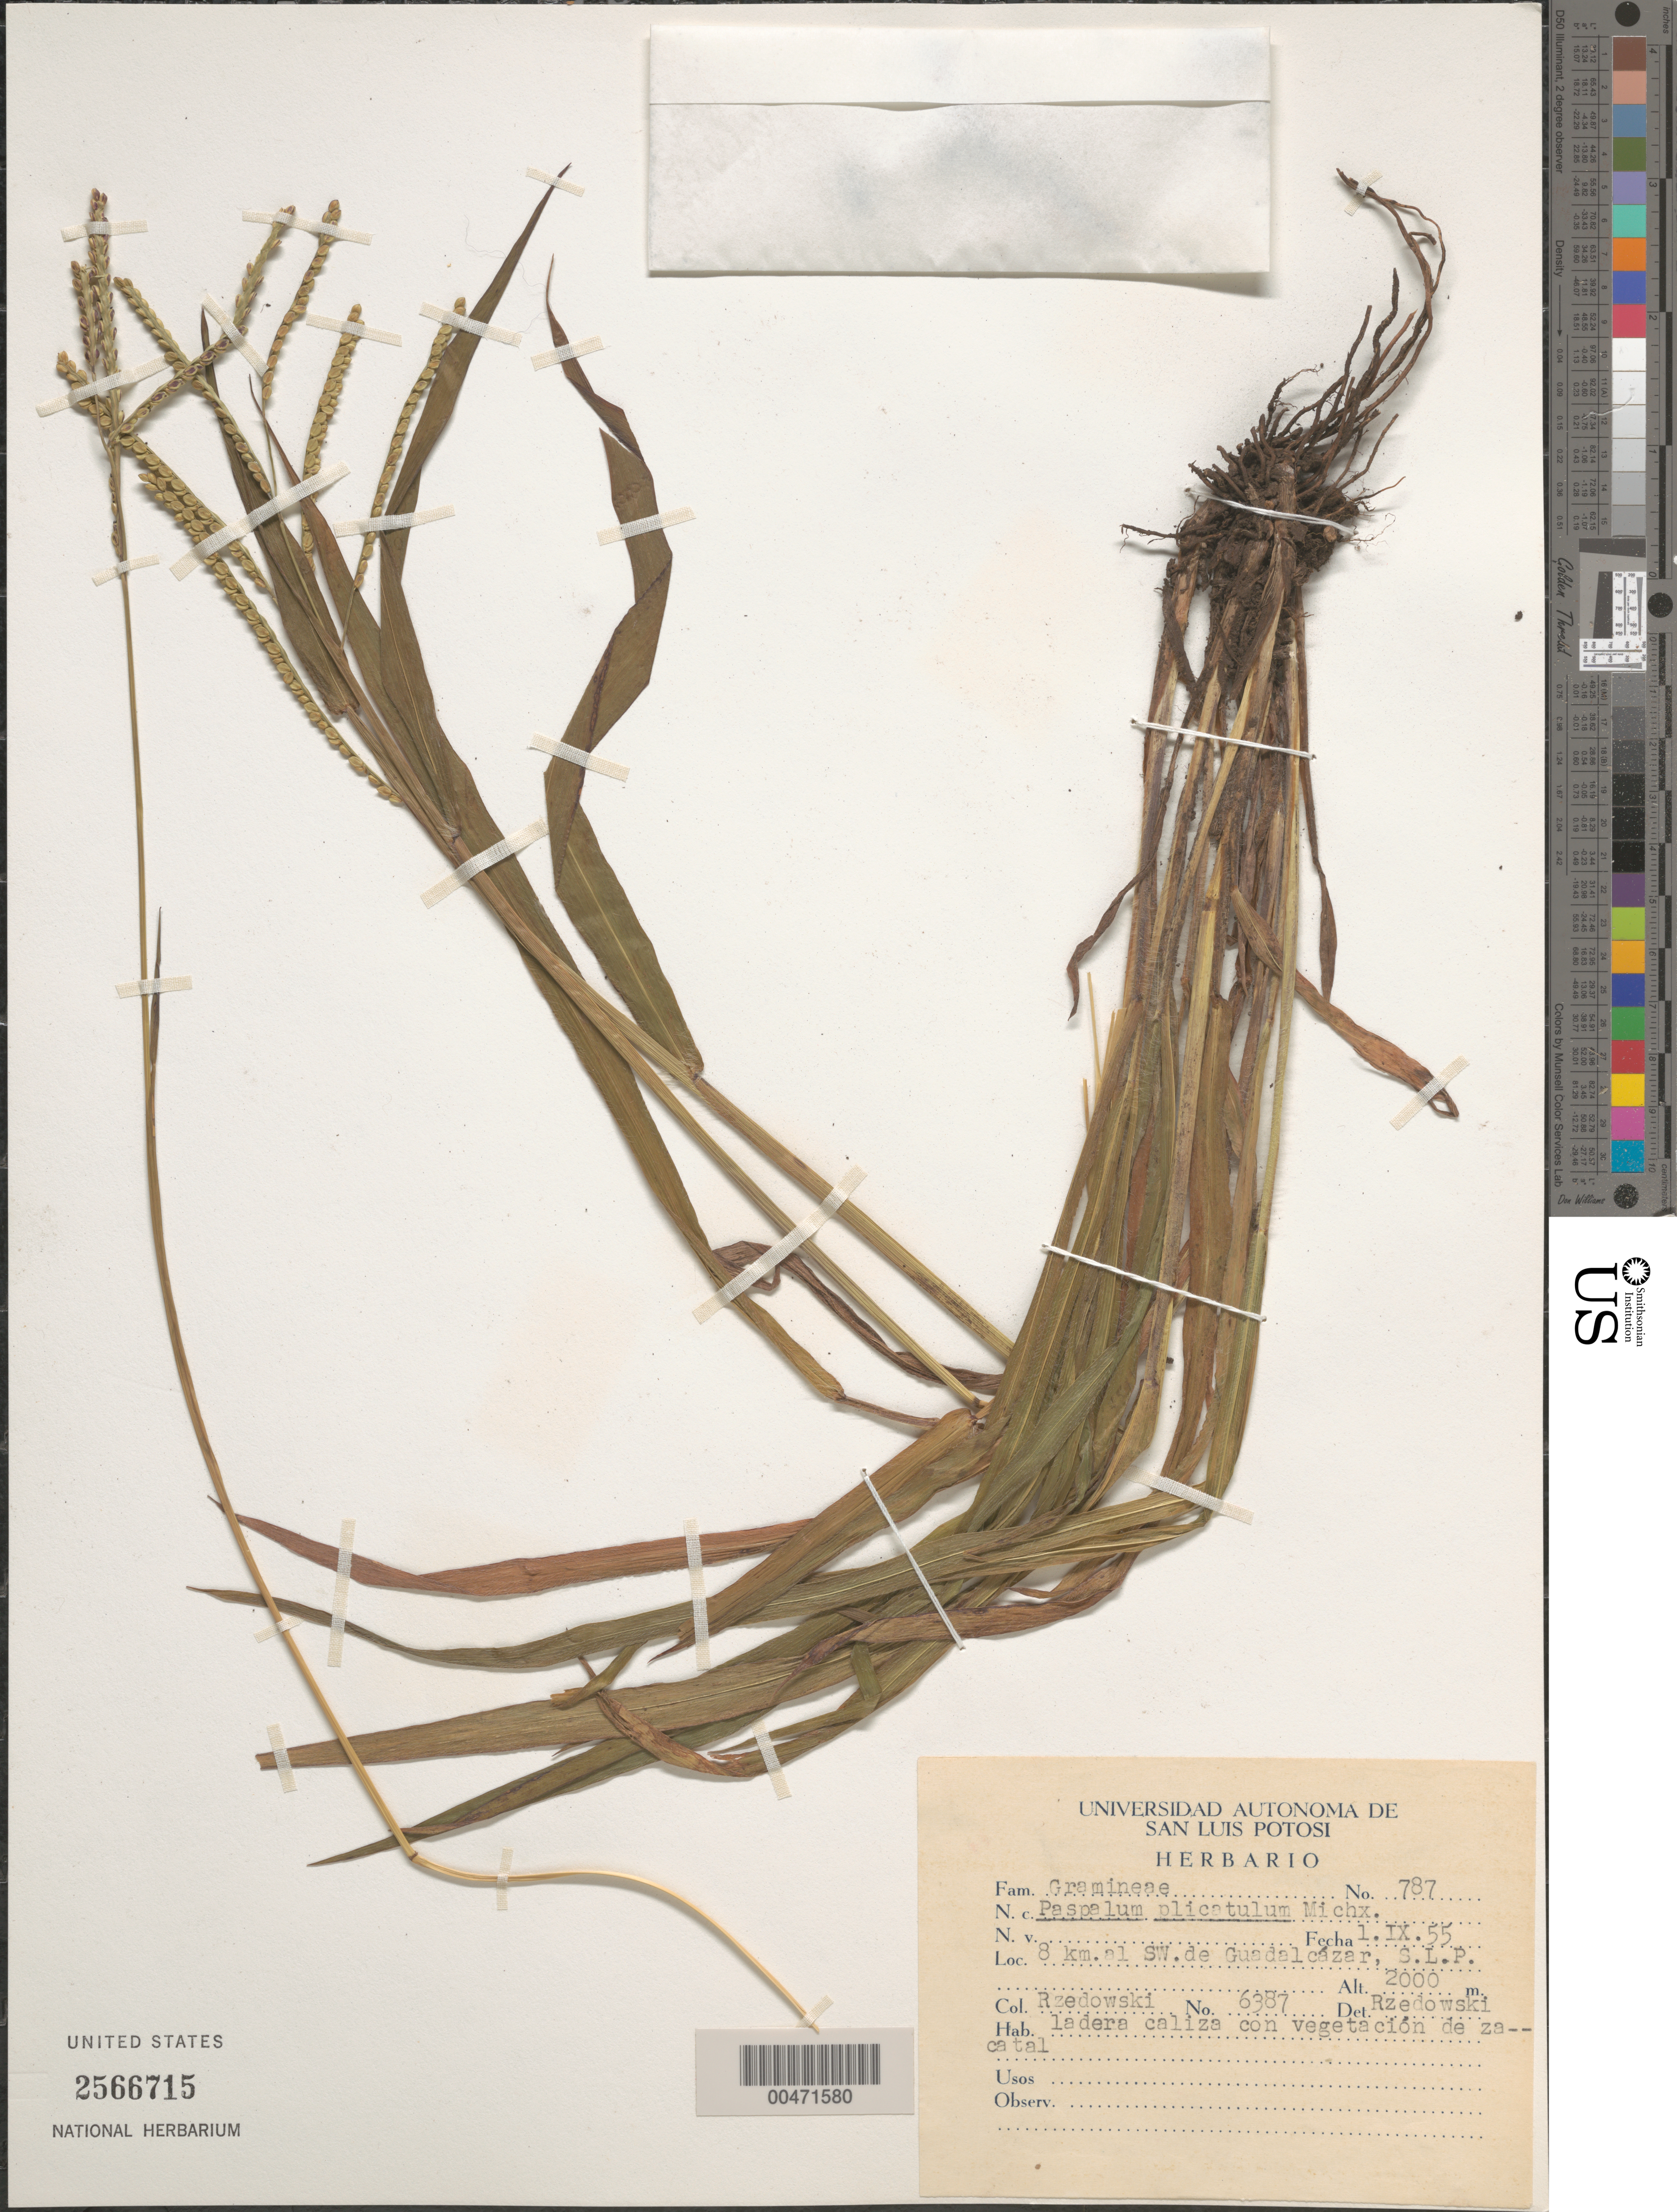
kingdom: Plantae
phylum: Tracheophyta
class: Liliopsida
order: Poales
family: Poaceae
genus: Paspalum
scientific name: Paspalum plicatulum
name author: Michx.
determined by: Rzedowski, J.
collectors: J. Rzedowski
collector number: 787/6387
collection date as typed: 1 Sep 1955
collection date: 1955-09-01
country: Mexico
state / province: San Luis Potosi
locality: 8 km SW of Guadalacázar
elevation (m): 2000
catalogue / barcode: US 2566715